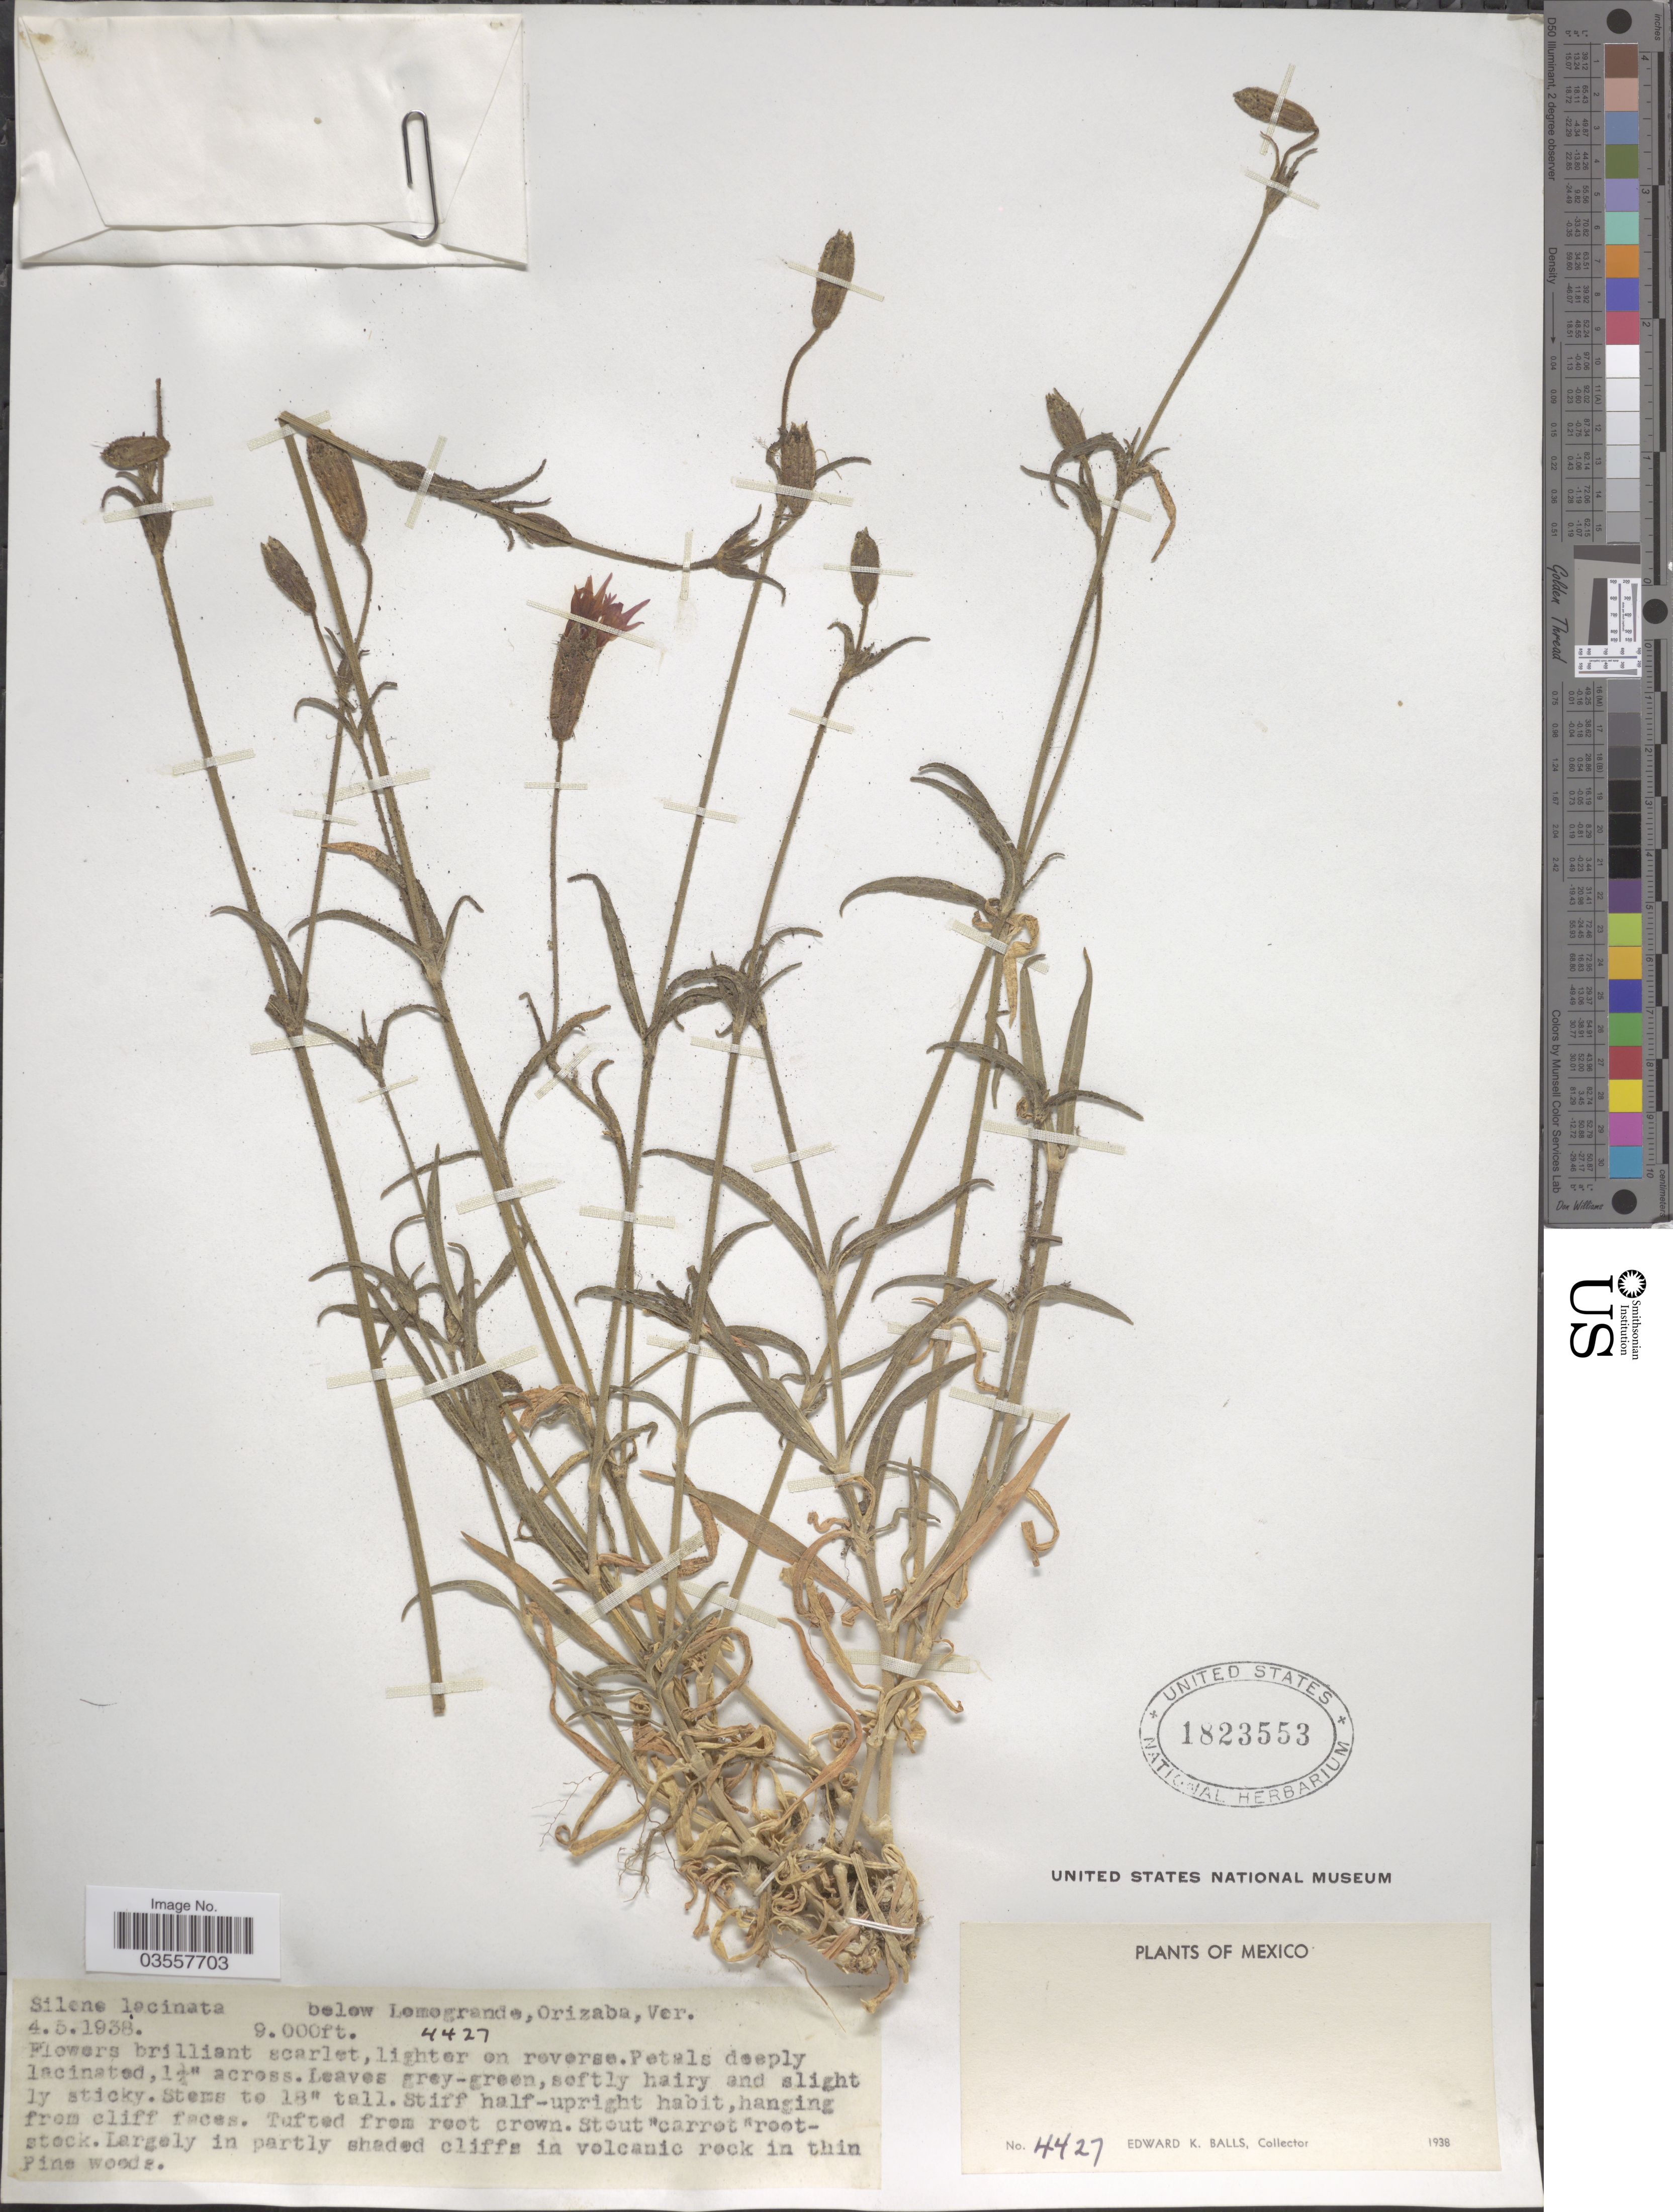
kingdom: Plantae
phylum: Tracheophyta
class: Magnoliopsida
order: Caryophyllales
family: Caryophyllaceae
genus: Silene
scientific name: Silene laciniata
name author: Cav.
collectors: E. K. Balls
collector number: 4427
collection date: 1938-05-04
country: Mexico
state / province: Veracruz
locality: Below Lomogrande, Orizaba, Ver.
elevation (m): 2743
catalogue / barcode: US 1823553